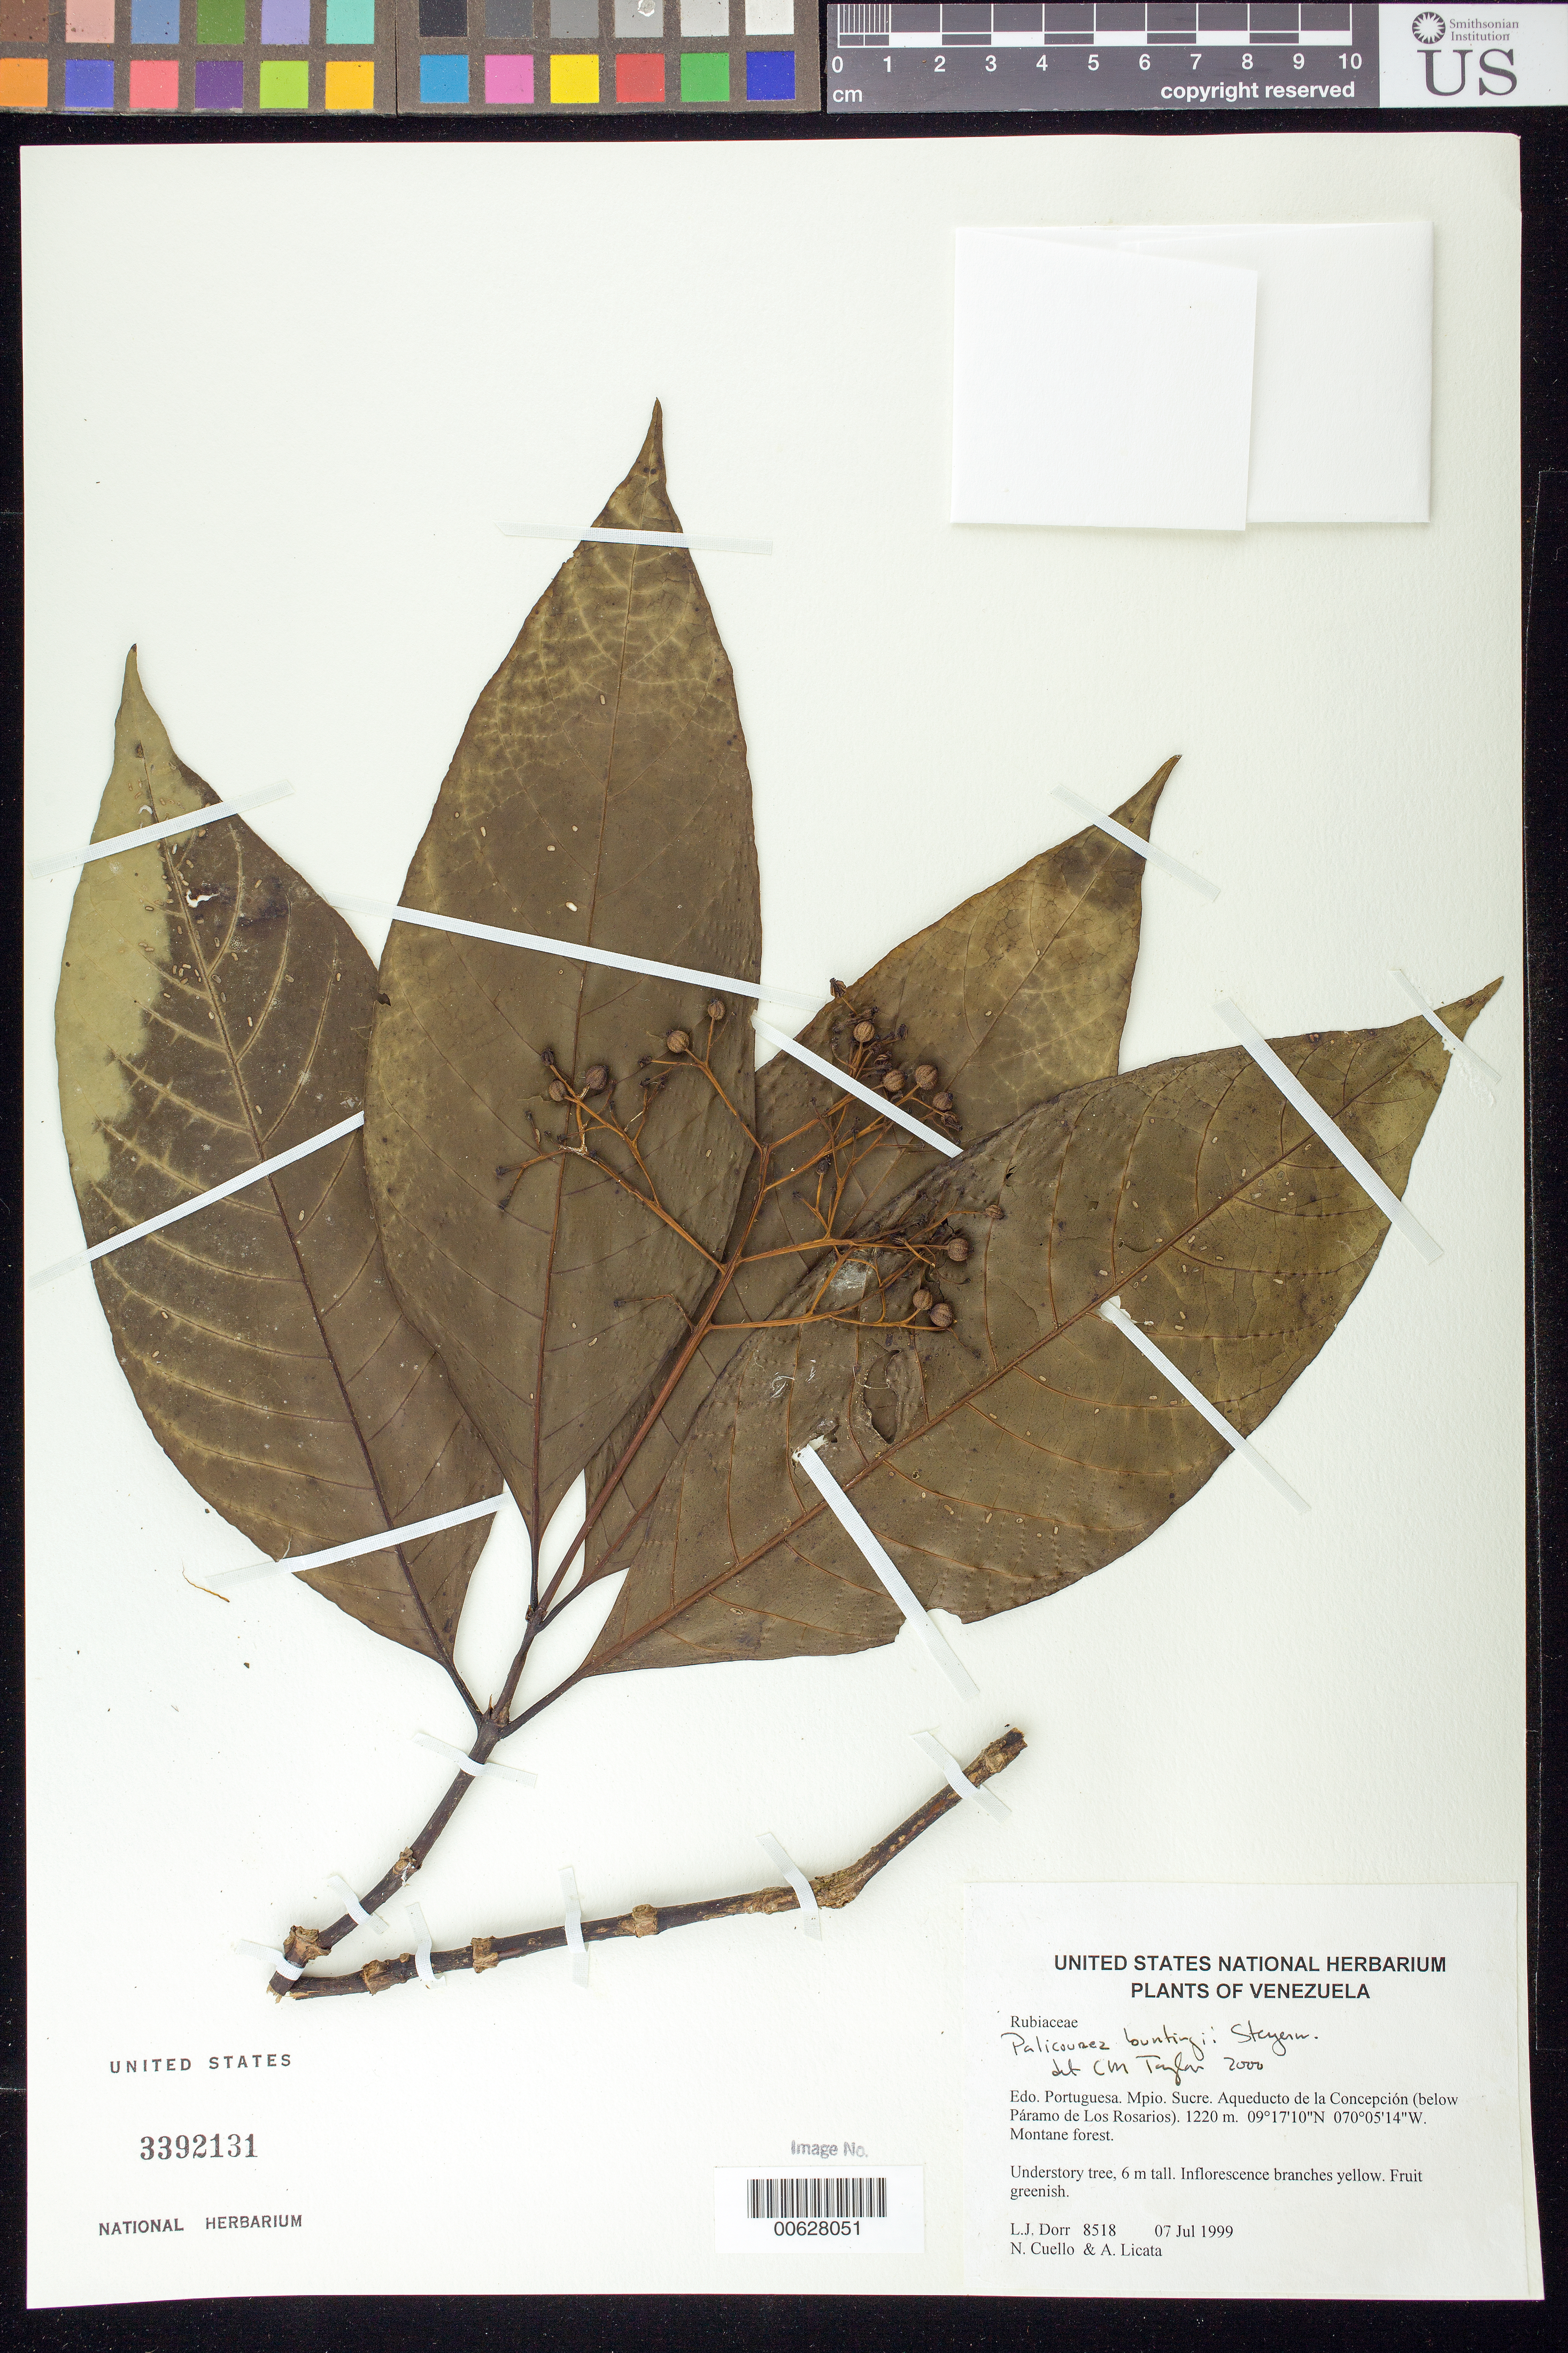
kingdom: Plantae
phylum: Tracheophyta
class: Magnoliopsida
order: Gentianales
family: Rubiaceae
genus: Palicourea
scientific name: Palicourea buntingii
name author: Steyerm.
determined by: Taylor, Charlotte M.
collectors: L. J. Dorr, N. L. Cuello & A. Licata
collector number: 8518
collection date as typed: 07 Jul 1999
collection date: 1999-07-07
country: Venezuela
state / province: Portuguesa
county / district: Sucre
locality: Aqueducto de la Concepción (below Páramo de Los Rosarios)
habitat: Montane forest.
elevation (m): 1220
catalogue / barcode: US 3392131